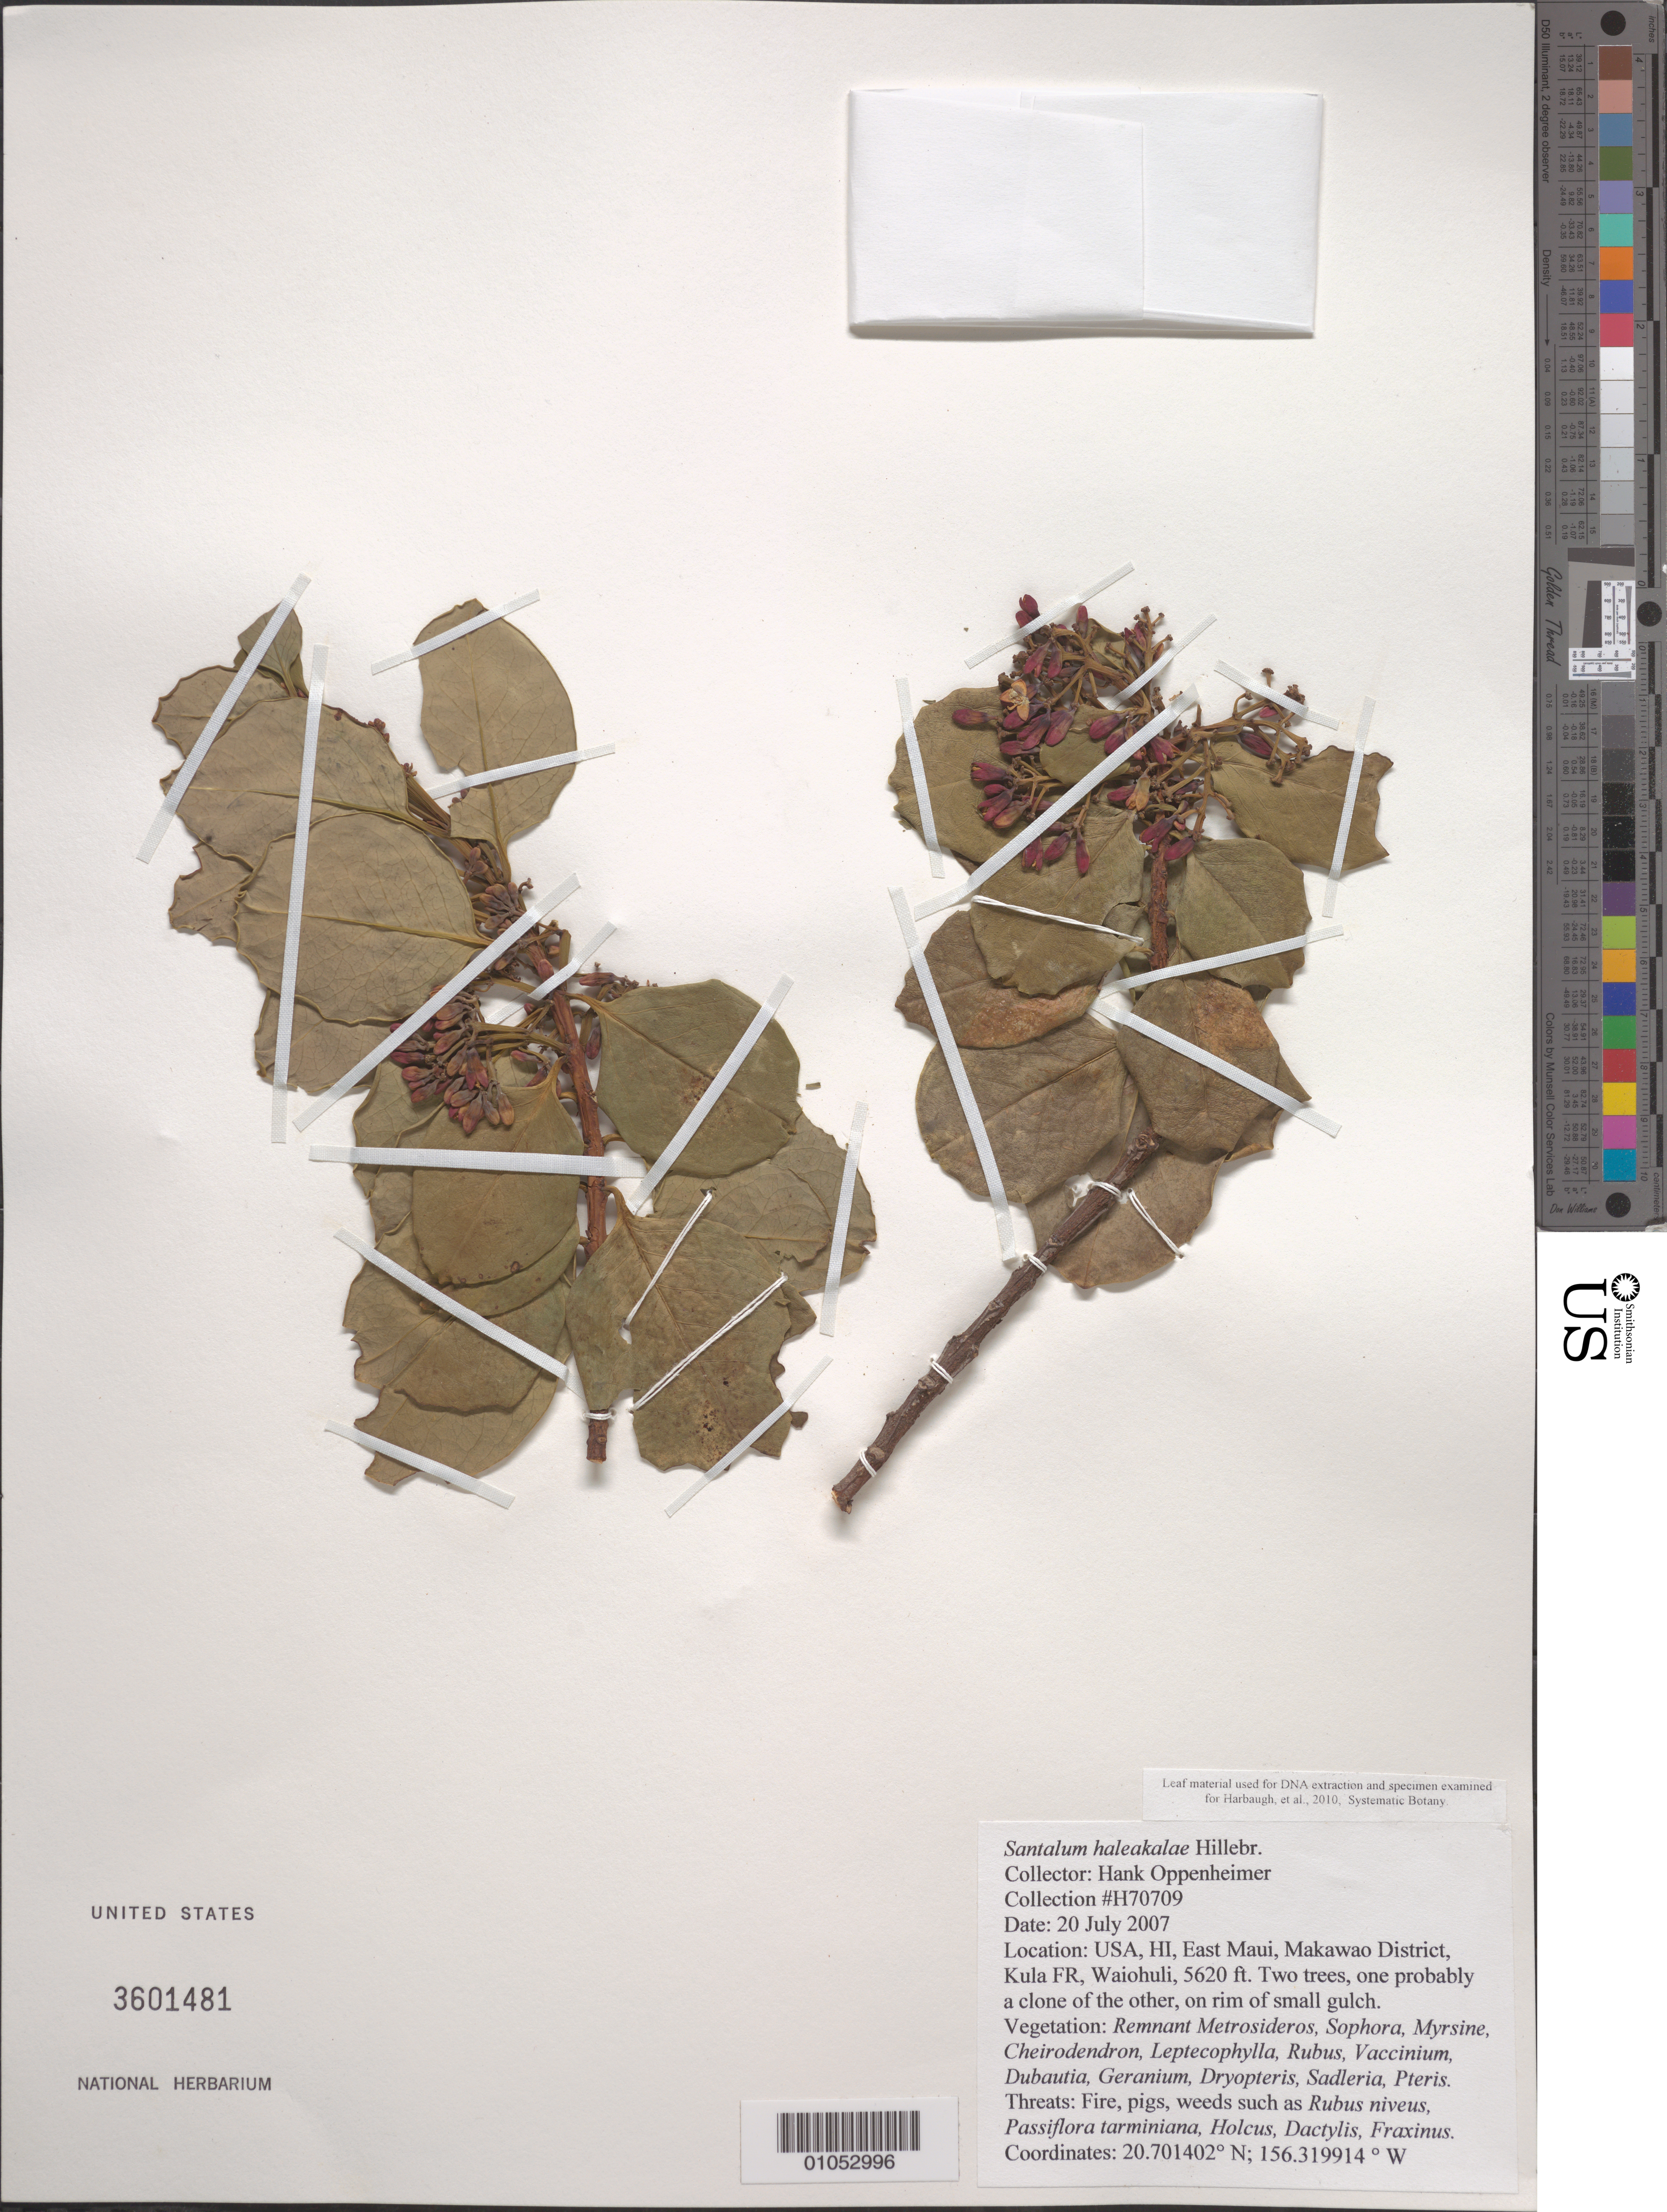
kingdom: Plantae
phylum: Tracheophyta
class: Magnoliopsida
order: Santalales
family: Santalaceae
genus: Santalum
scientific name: Santalum haleakalae var. haleakalae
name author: Hillebr.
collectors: H. L. Oppenheimer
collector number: H70709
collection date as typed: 20 Jul 2007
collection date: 2007-07-20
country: United States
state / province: Hawaii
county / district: Maui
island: Maui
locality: East Maui, Makawao District, Kula FR, Waiohuli.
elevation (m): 1713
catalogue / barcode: US 3601481